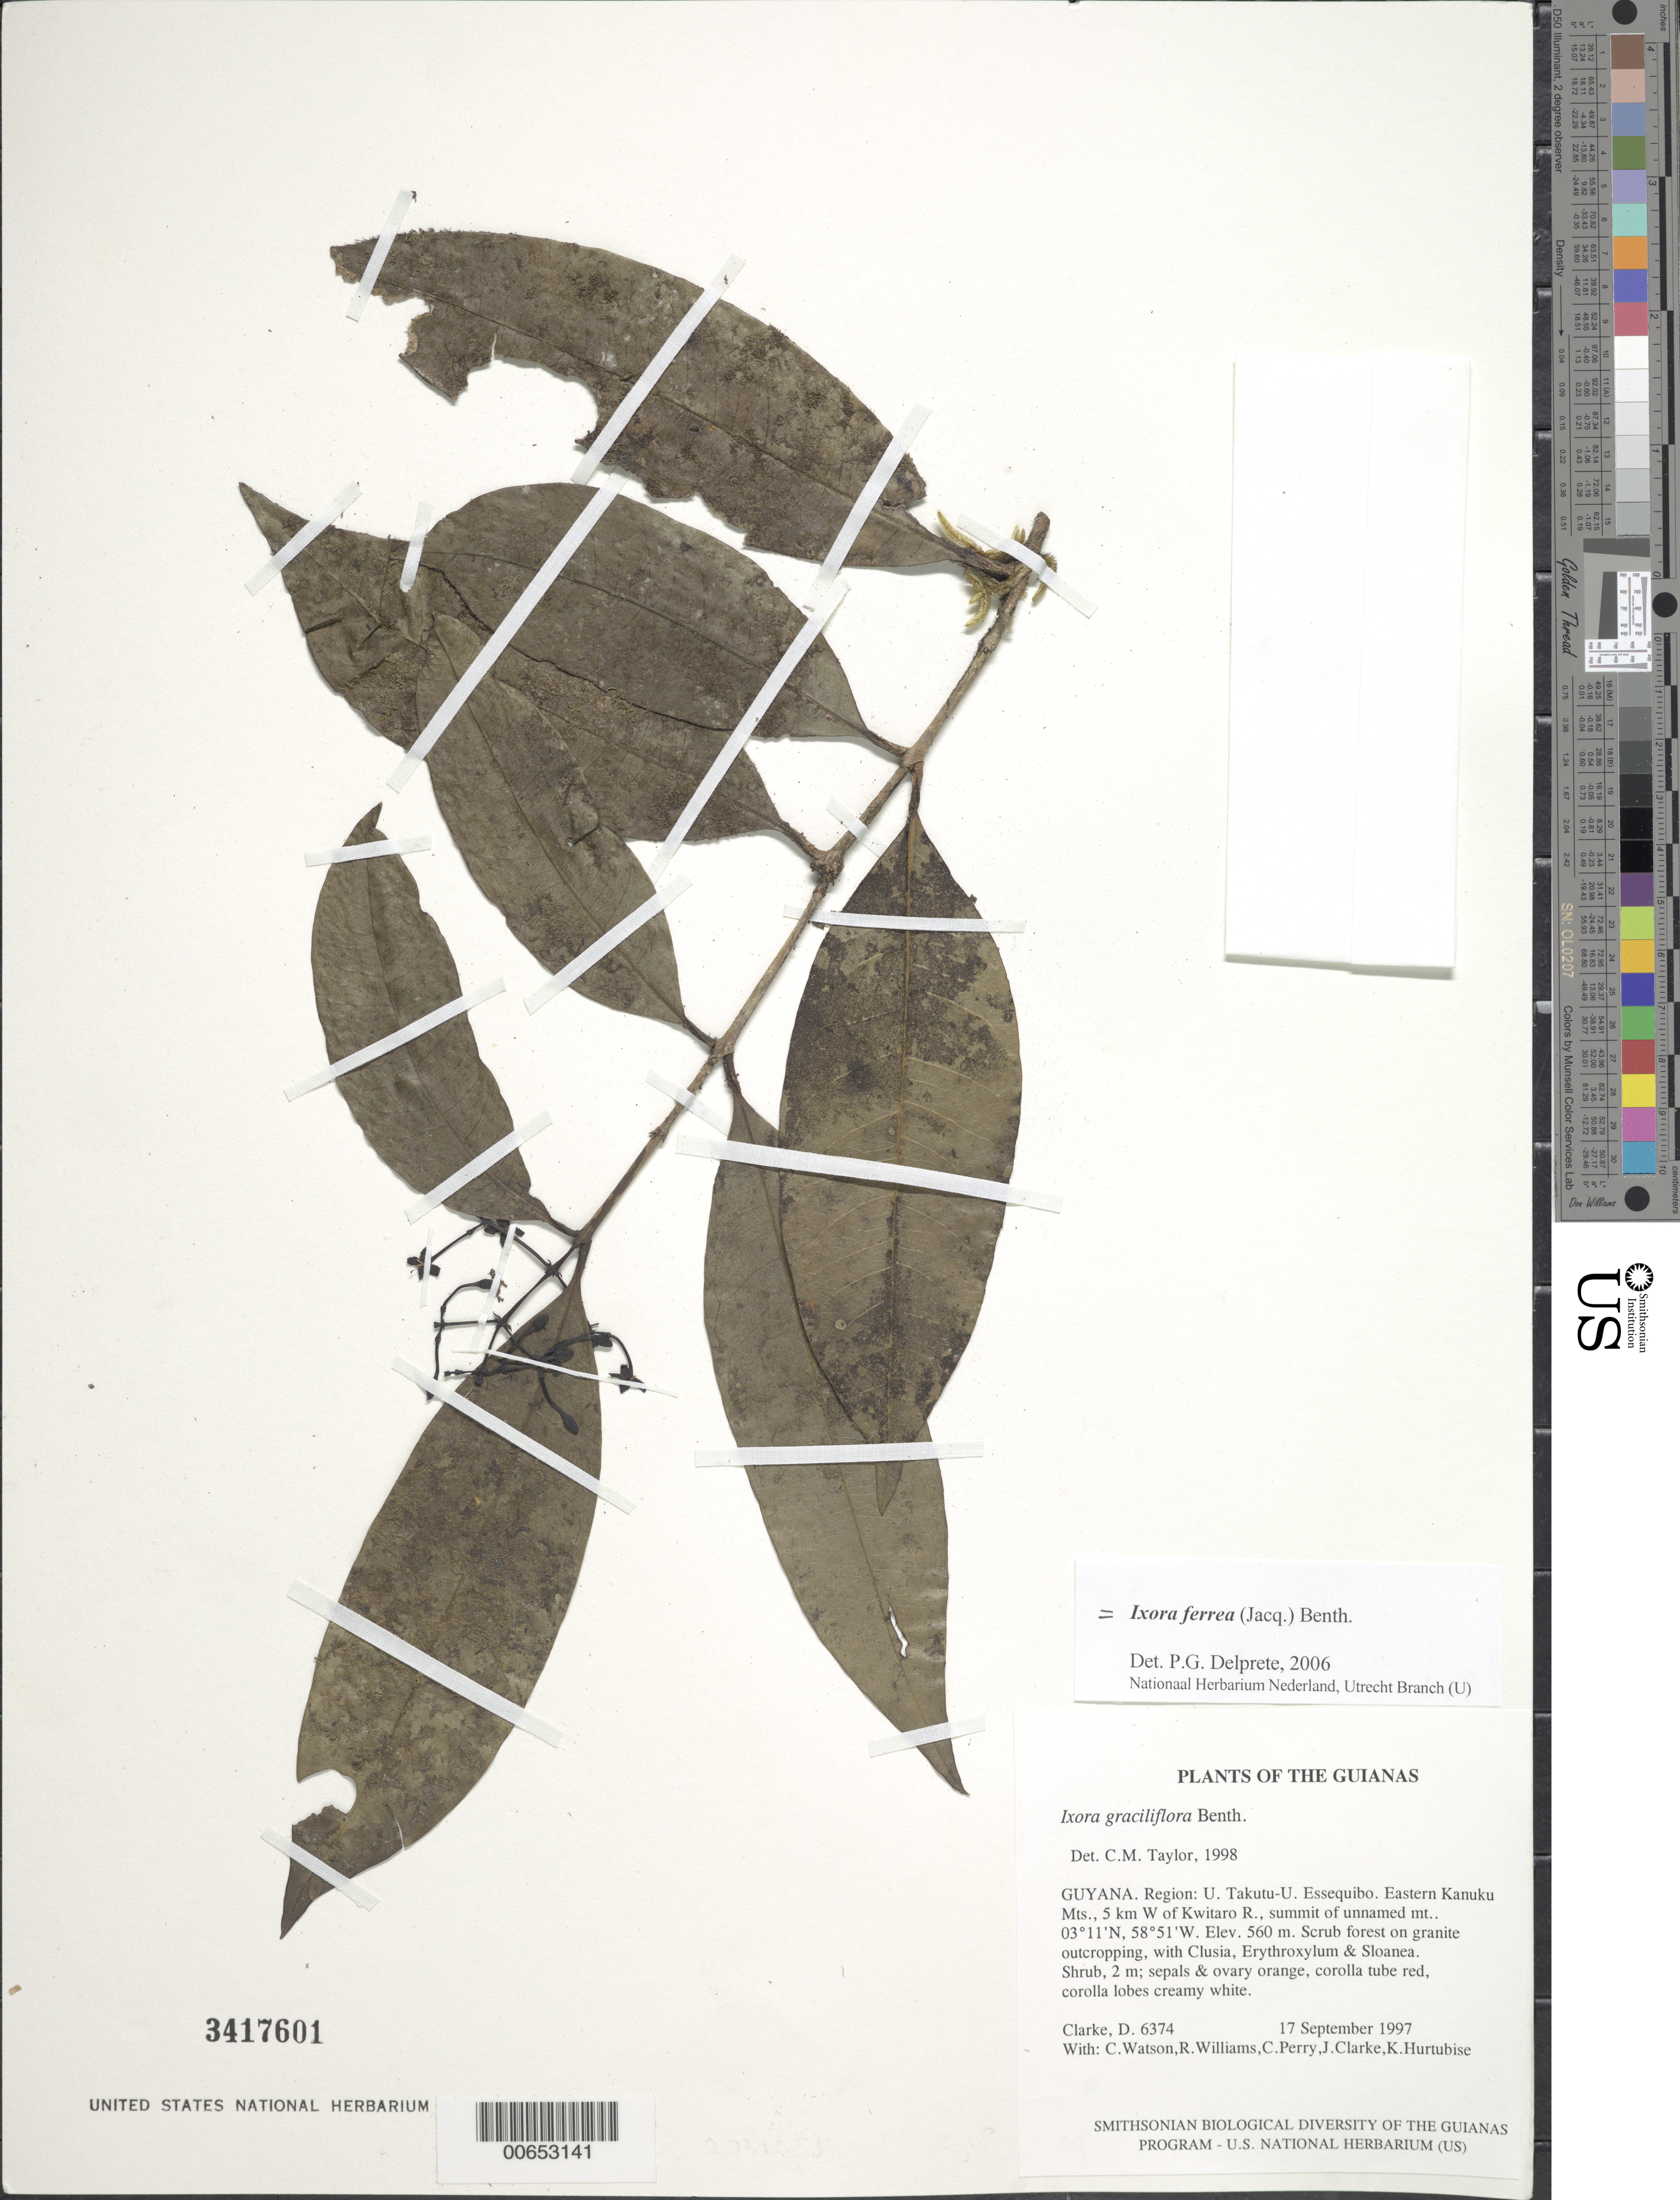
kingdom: Plantae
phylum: Tracheophyta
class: Magnoliopsida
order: Gentianales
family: Rubiaceae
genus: Ixora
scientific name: Ixora ferrea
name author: (Jacq.) Benth.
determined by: Delprete, P. G., Herb. de Guyane Cay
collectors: H. D. Clarke, C. Watson, R. Williams, C. Perry, J. Clarke & K. Hurtubise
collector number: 6374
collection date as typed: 17 September 1997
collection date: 1997-09-17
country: Guyana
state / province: U. Takutu-U. Essequibo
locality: Eastern Kanuku Mts., 5 km W of Kwitaro R., summit of unnamed mt.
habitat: Scrub forest on granite outcropping, with Clusia, Erythroxylum & Sloanea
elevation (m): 560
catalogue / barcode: US 3417601